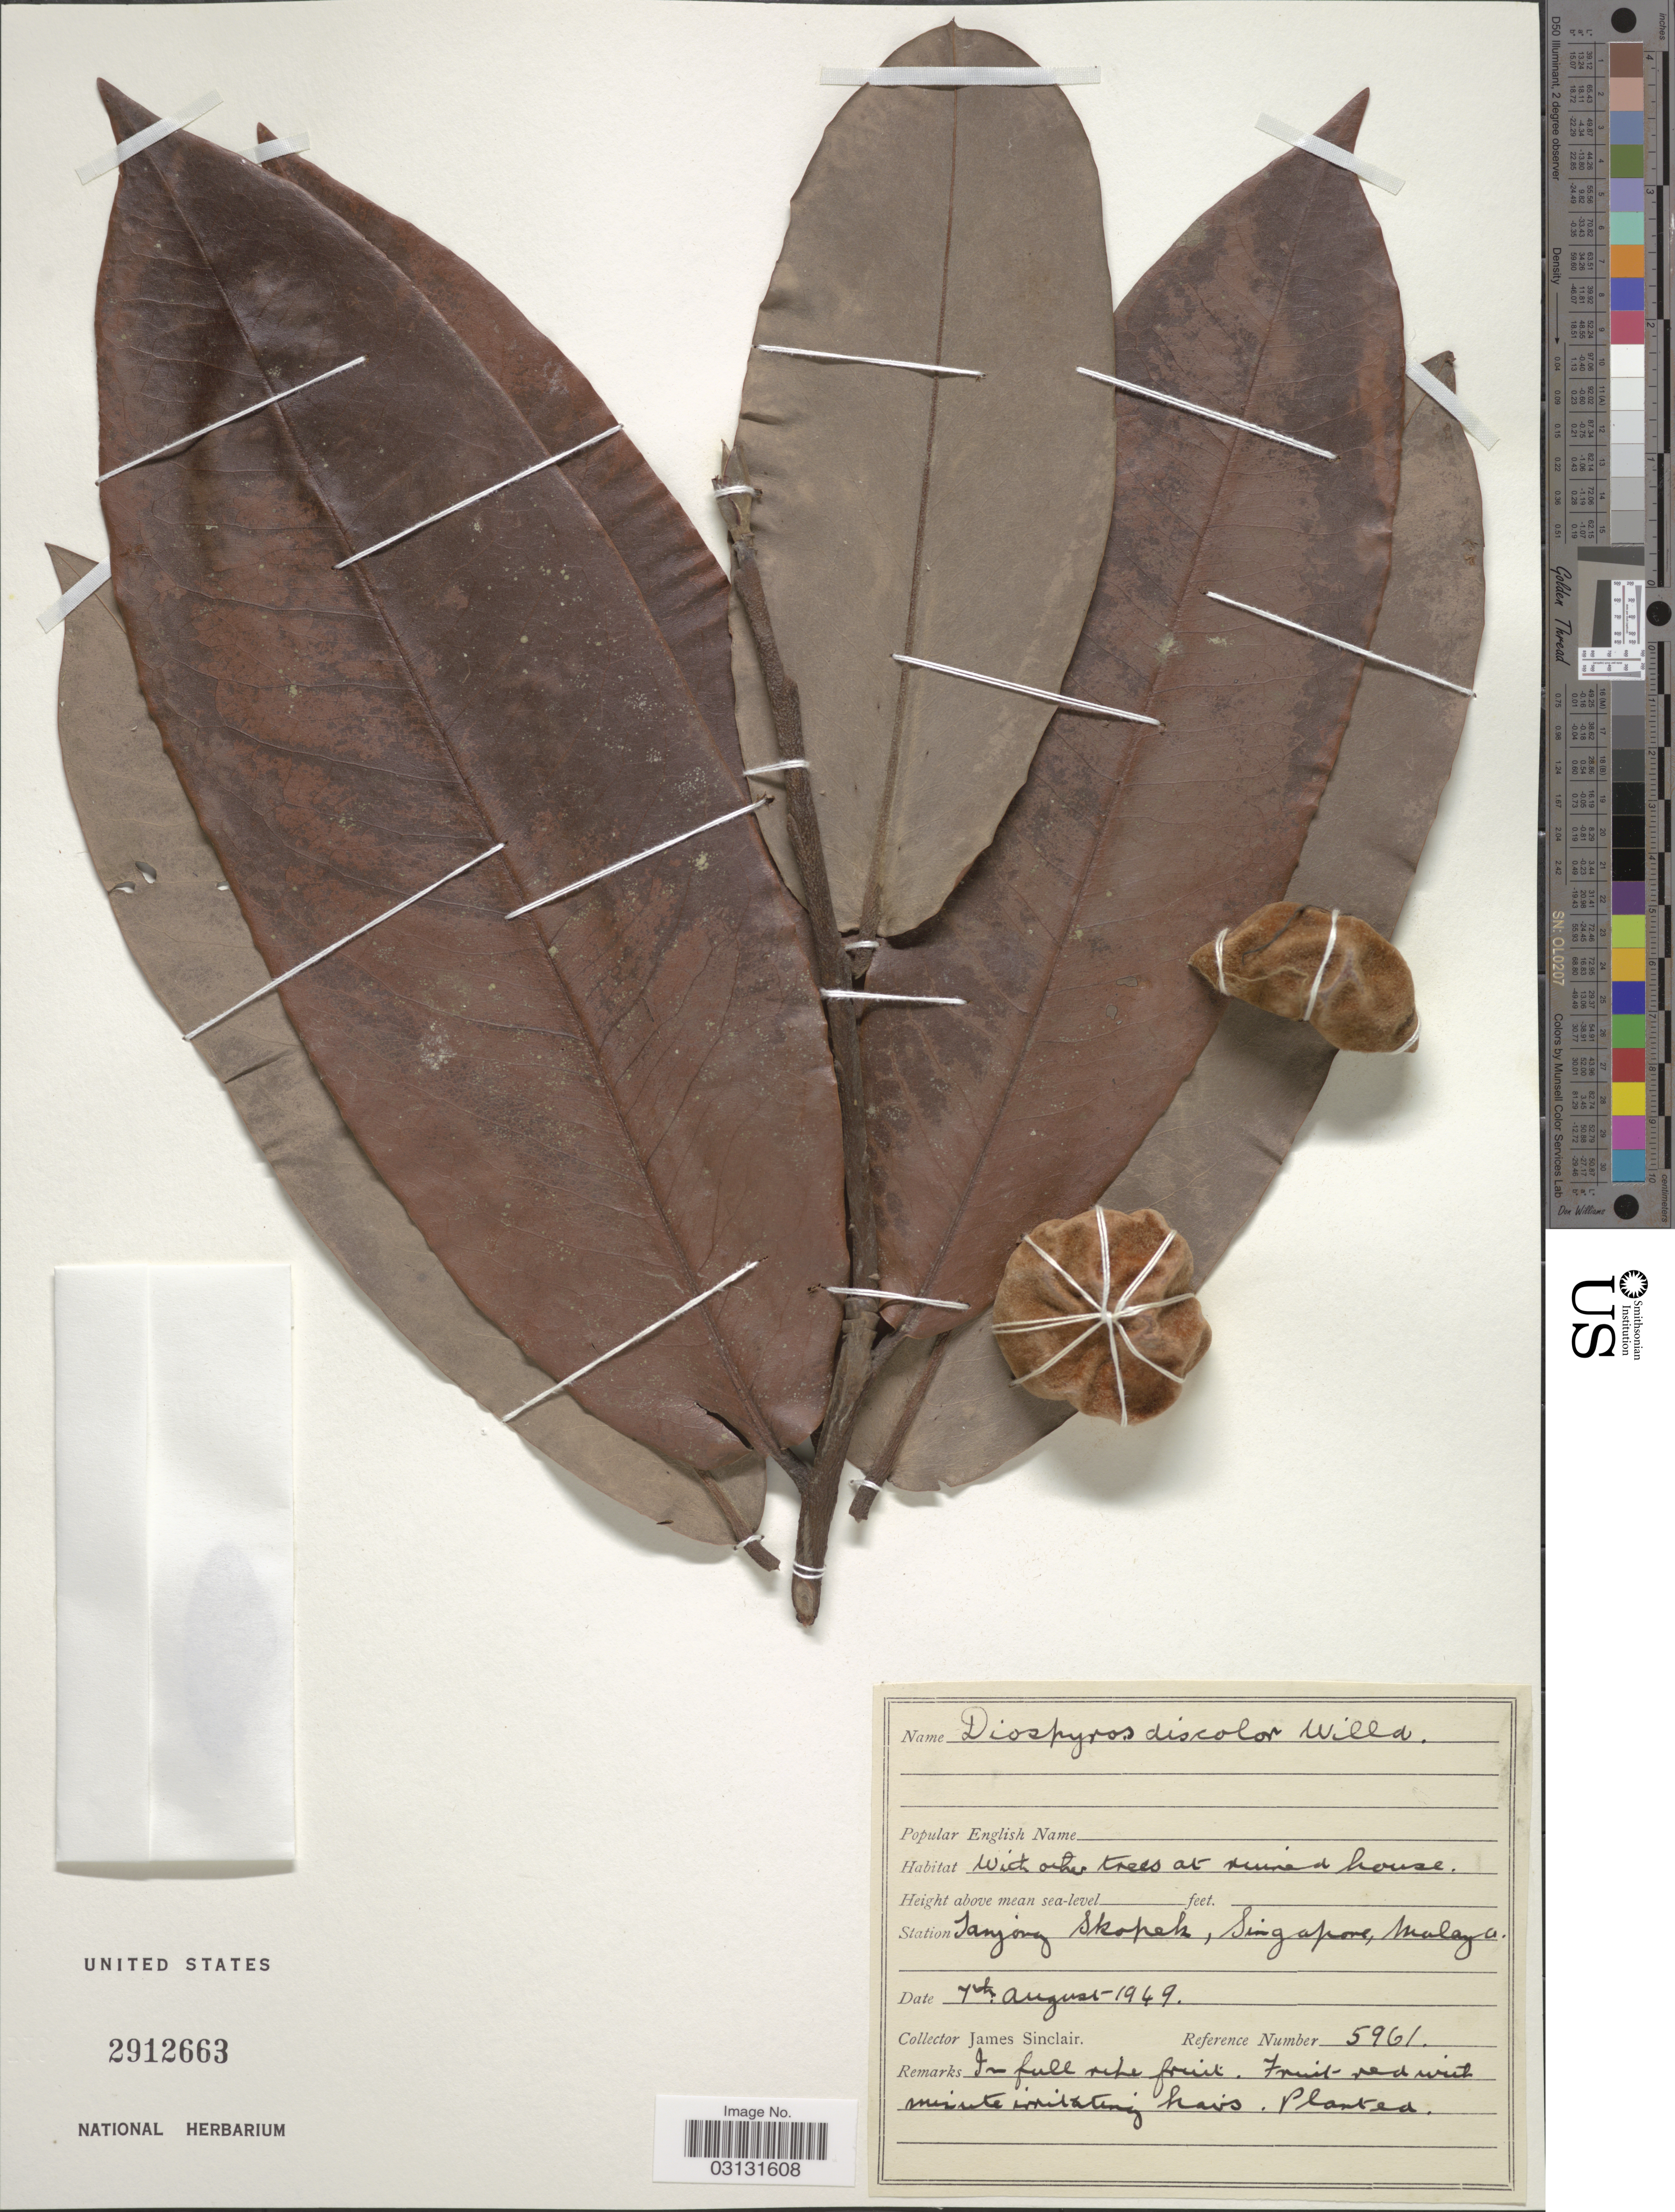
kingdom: Plantae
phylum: Tracheophyta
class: Magnoliopsida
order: Ericales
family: Ebenaceae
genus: Diospyros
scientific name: Diospyros discolor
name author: Willd.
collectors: J. Sinclair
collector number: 5961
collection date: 1949-08-01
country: Singapore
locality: Station Tanjong Skopek, Singapore, Malaya.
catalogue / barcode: US 2912663